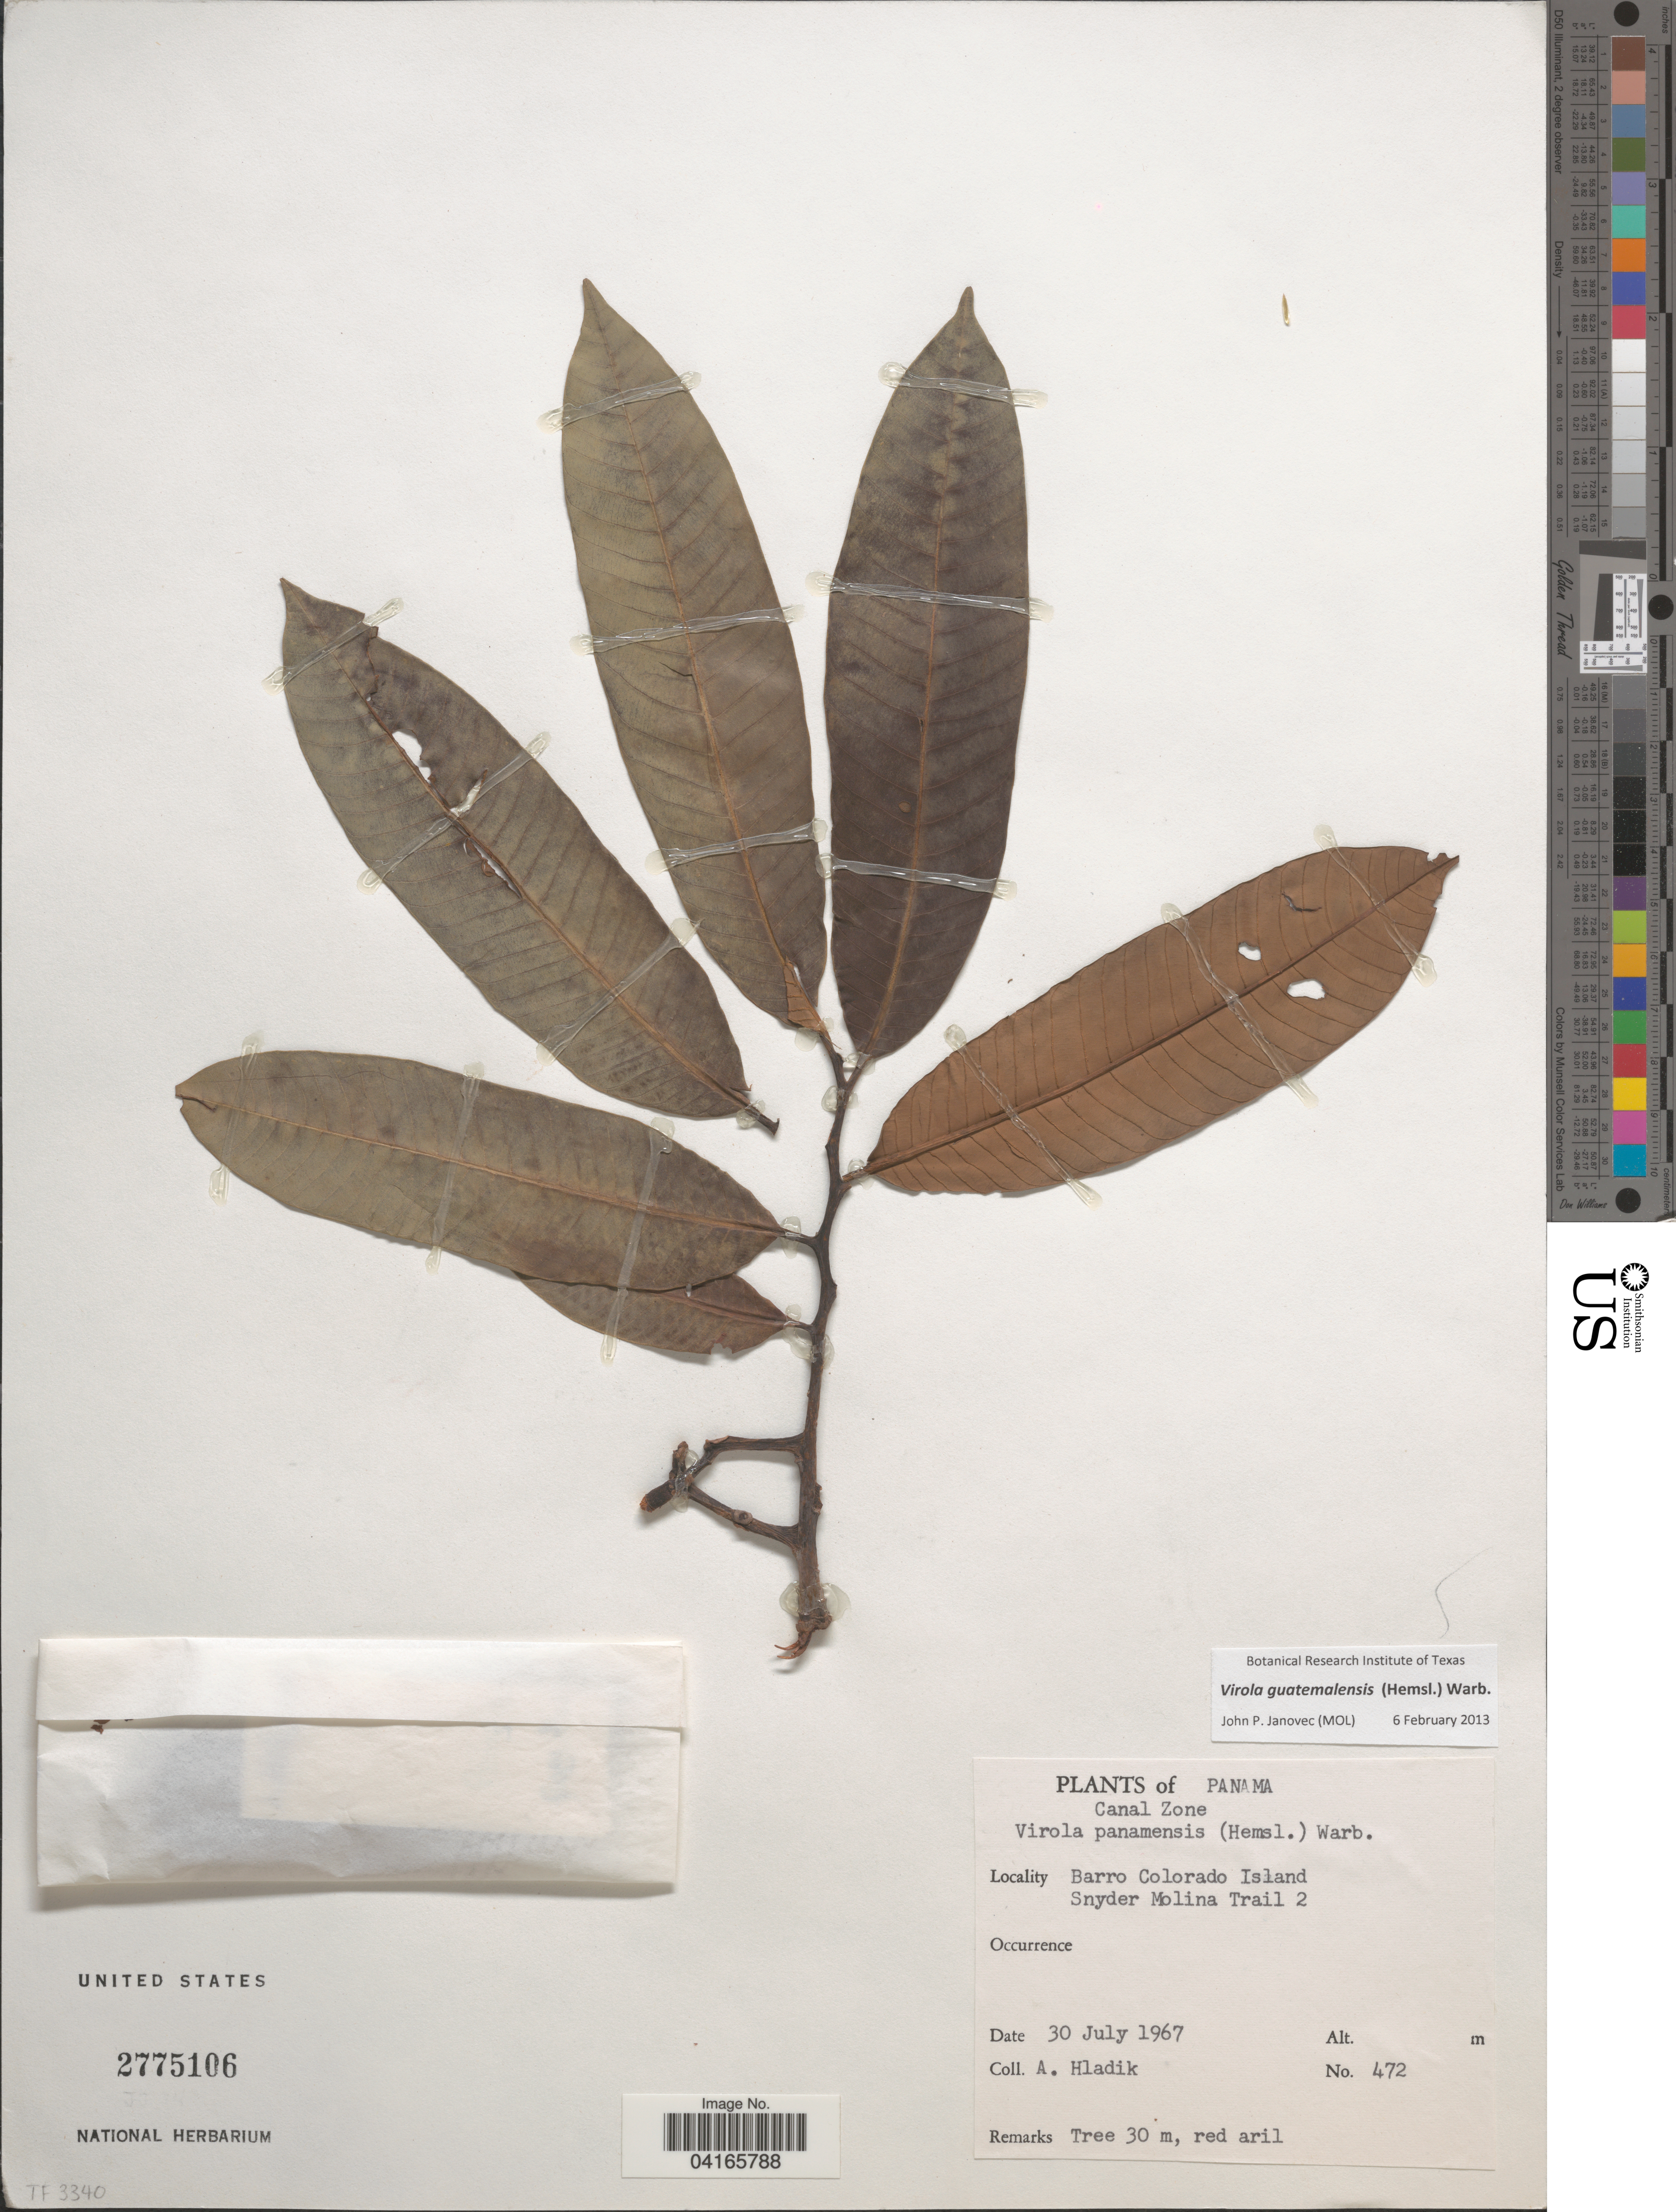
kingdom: Plantae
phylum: Tracheophyta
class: Magnoliopsida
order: Magnoliales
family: Myristicaceae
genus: Virola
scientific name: Virola guatemalensis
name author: (Hemsl.) Warb.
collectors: A. Hladik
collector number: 472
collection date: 1967-07-30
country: Panama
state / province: Panamá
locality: Canal Zone. Barro Colorado Island. Snyder Molina Trail 2.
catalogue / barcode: US 2775106